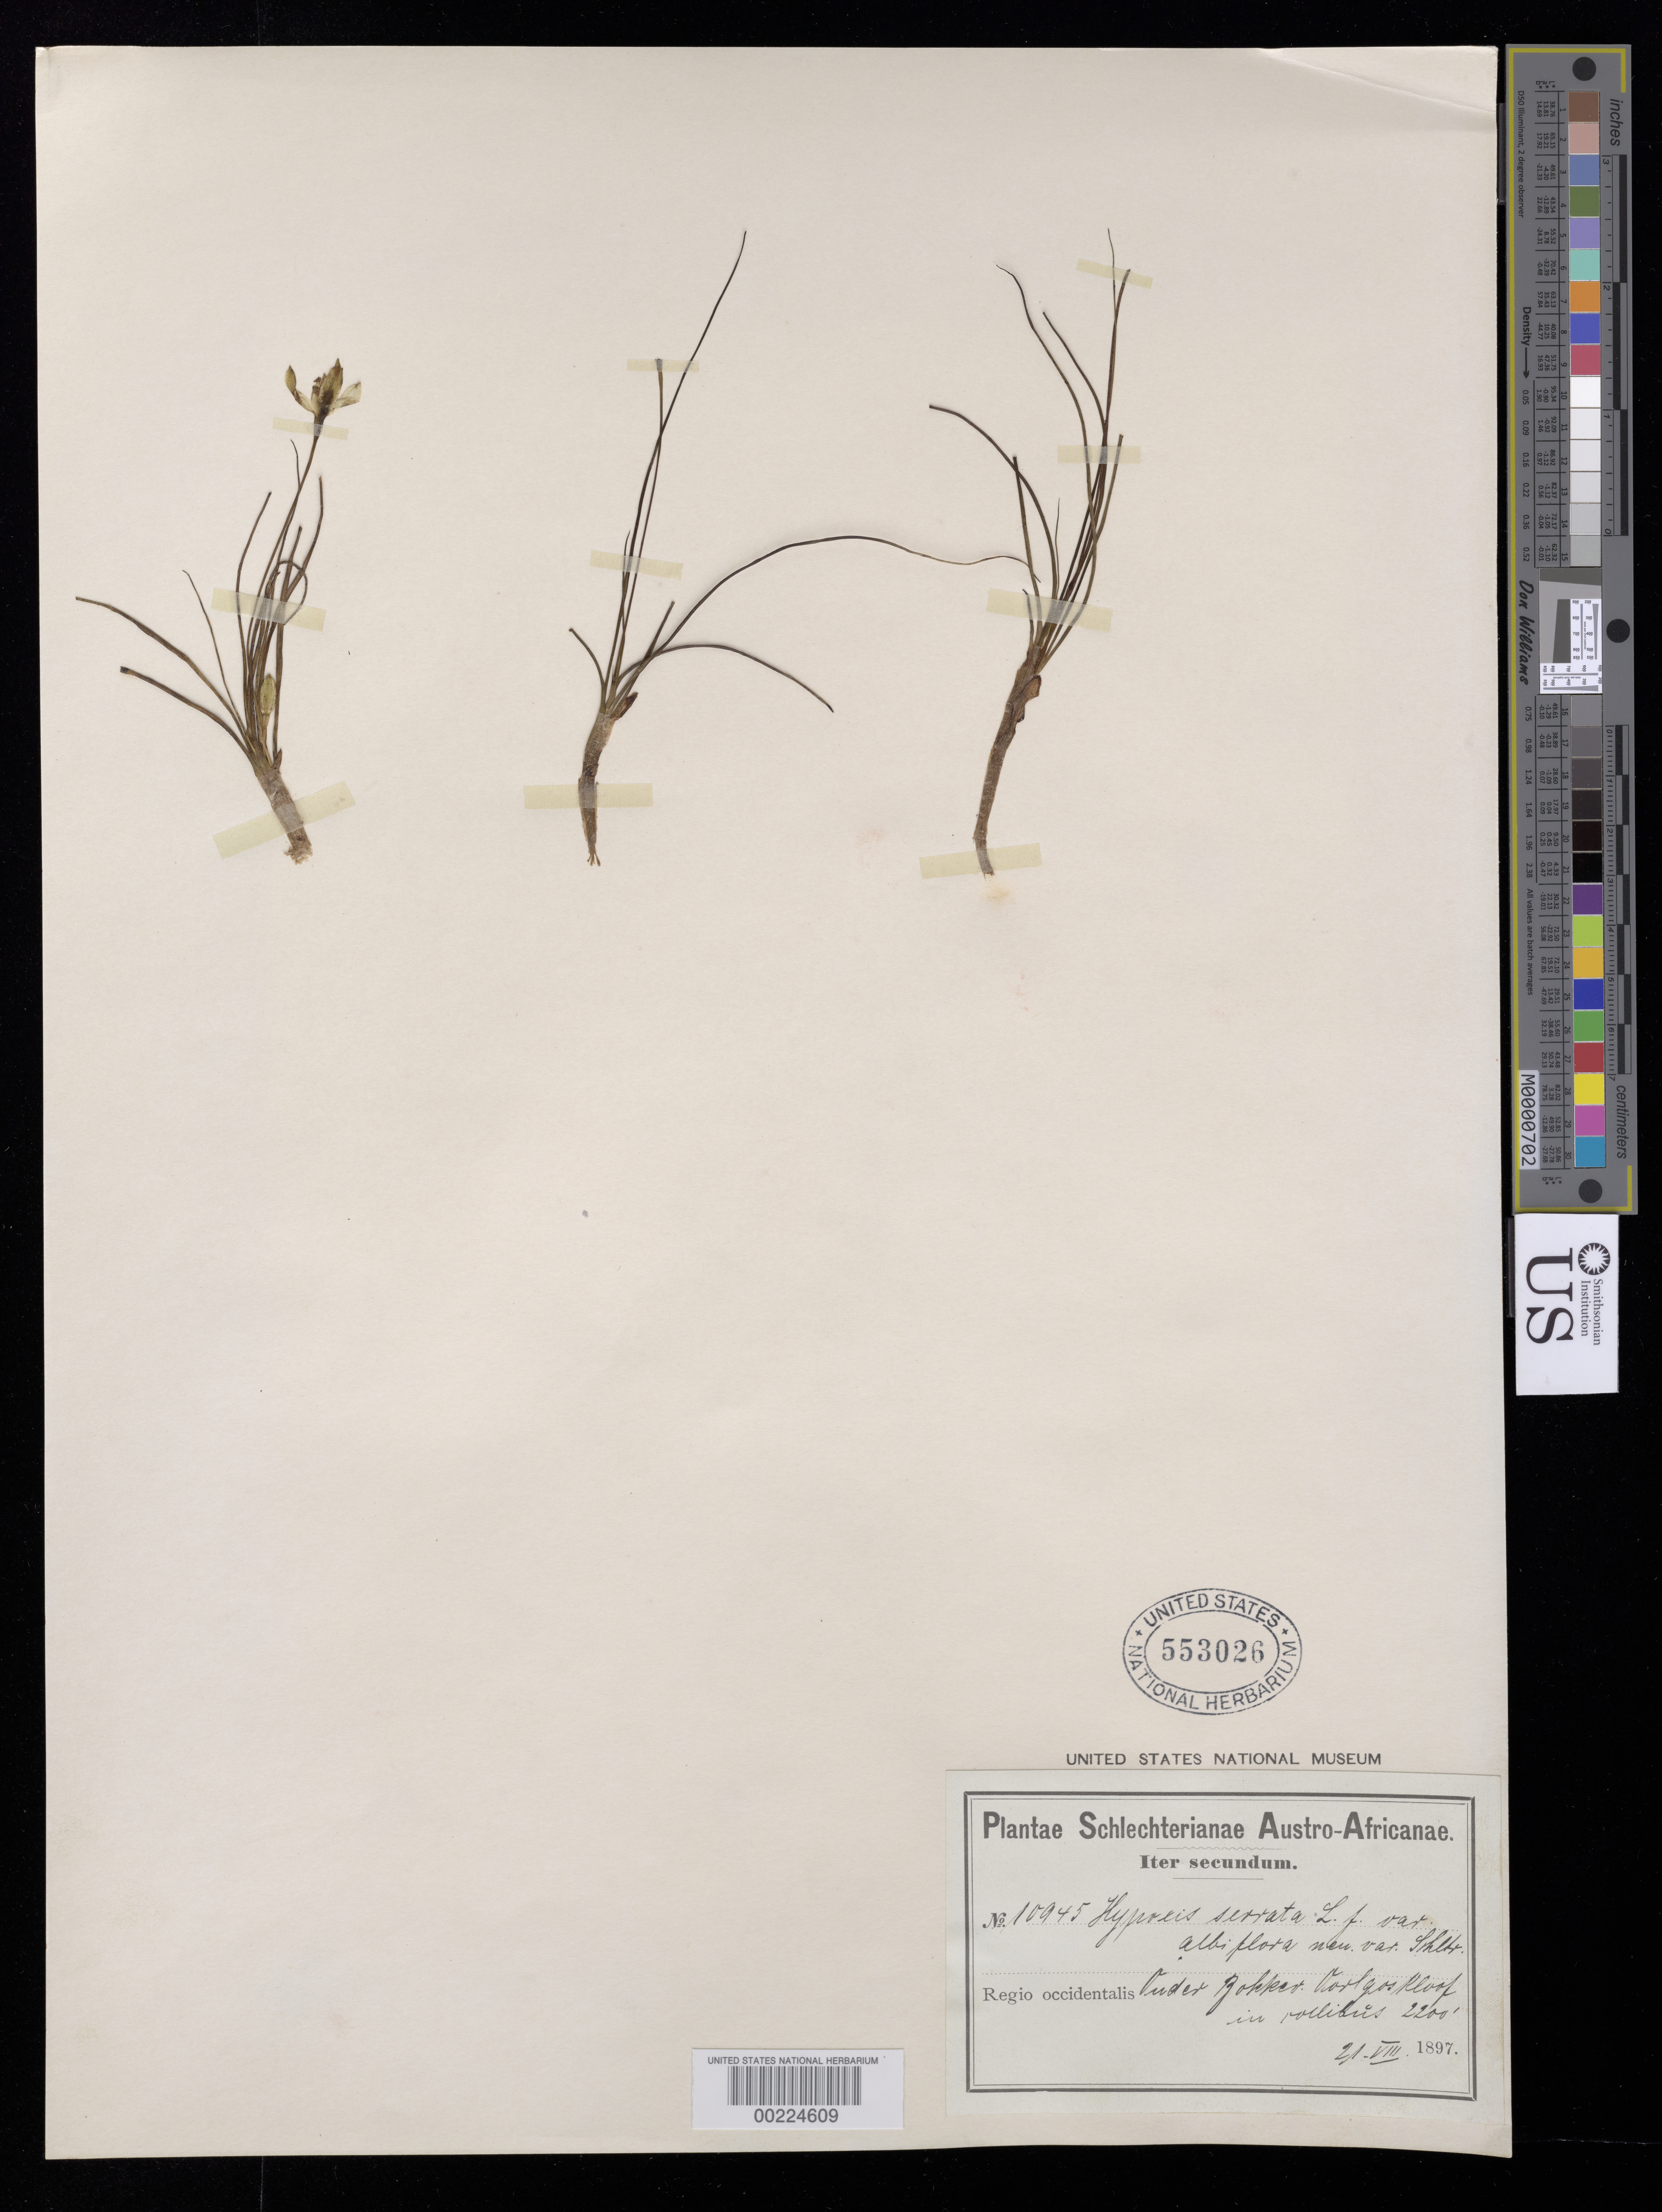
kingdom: Plantae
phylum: Tracheophyta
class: Liliopsida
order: Asparagales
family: Hypoxidaceae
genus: Ianthe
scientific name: Ianthe serrata var. albiflora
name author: Nel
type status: Isosyntype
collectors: M. Schlechter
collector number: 10945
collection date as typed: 21 Aug 1897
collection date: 1897-08-21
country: South Africa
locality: Onder zokker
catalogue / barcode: US 553026